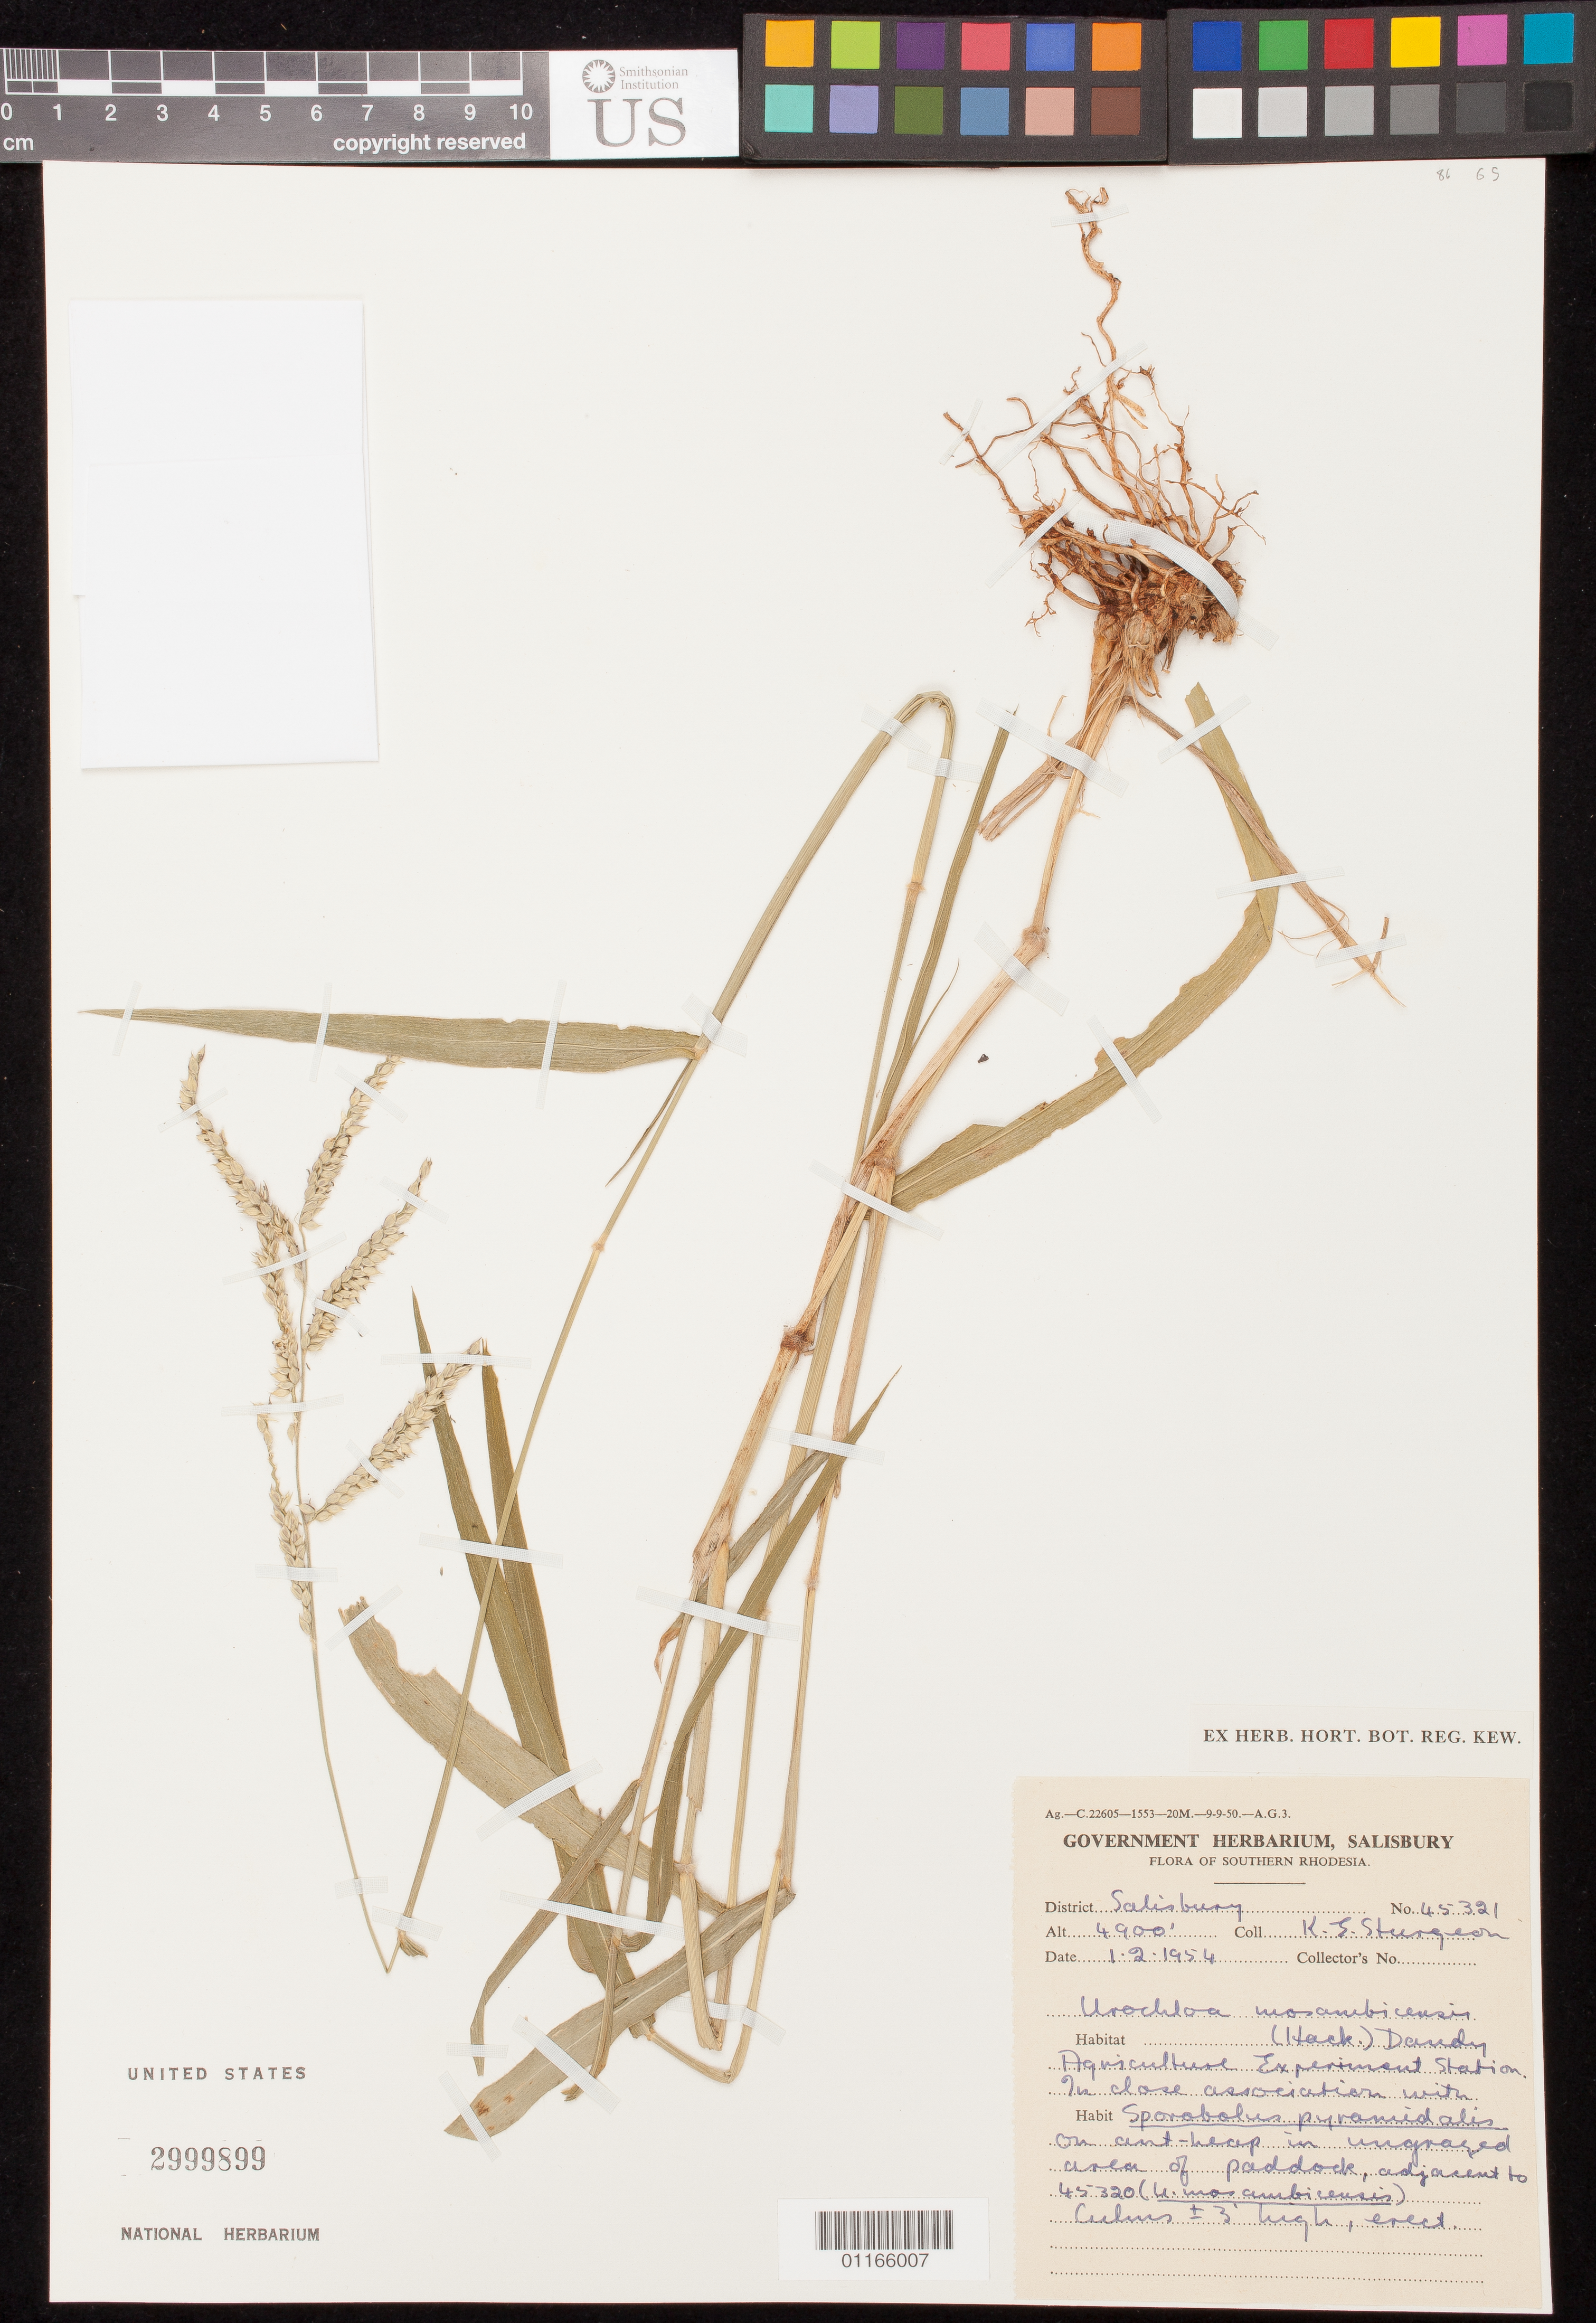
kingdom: Plantae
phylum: Tracheophyta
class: Liliopsida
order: Poales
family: Poaceae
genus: Urochloa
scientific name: Urochloa mosambicensis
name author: (Hack.) Dandy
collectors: K. Sturgeon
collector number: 45321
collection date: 1954-01-02 or 1954-02-01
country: Zimbabwe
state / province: Harare (city)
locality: Agriculture Experiment Station.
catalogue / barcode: US 2999899